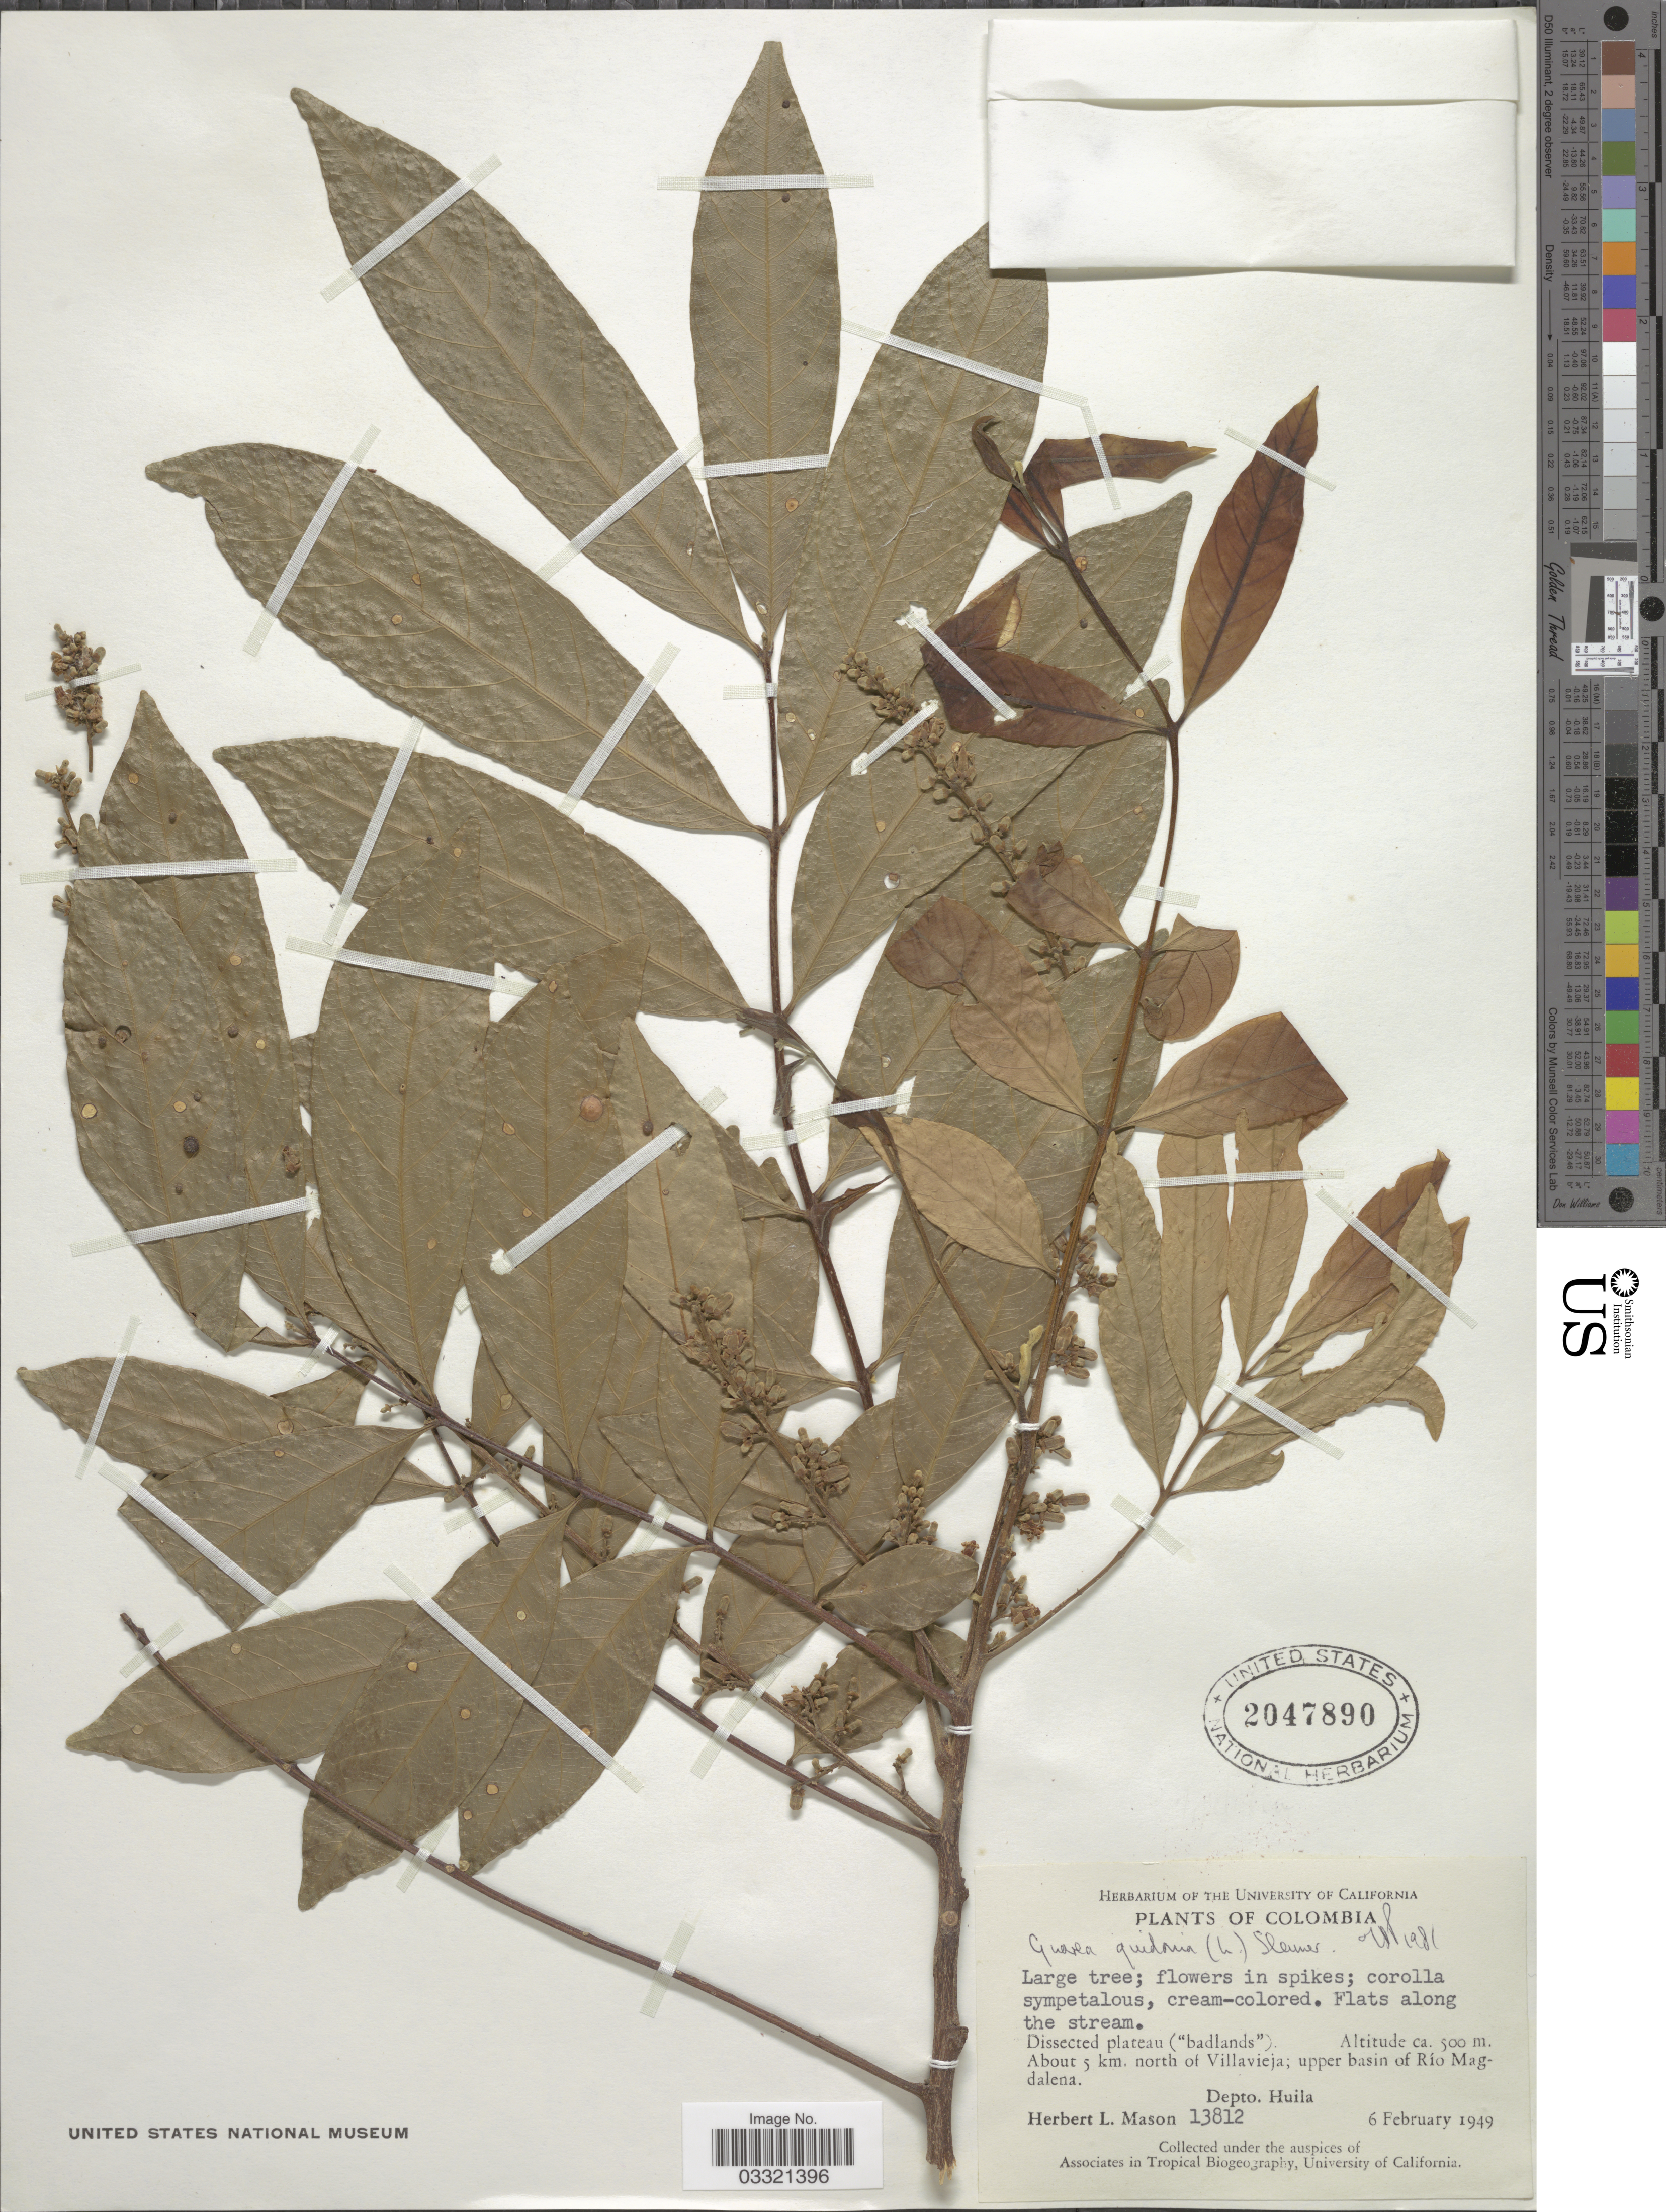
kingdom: Plantae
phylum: Tracheophyta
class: Magnoliopsida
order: Sapindales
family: Meliaceae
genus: Guarea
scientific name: Guarea guidonia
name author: (L.) Sleumer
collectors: H. L. Mason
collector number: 13812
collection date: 1949-02-06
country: Colombia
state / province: Huila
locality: About 5 km. north of Villavieja; upper basin of Río Magdalena. Depto Huila.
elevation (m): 500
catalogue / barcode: US 2047890